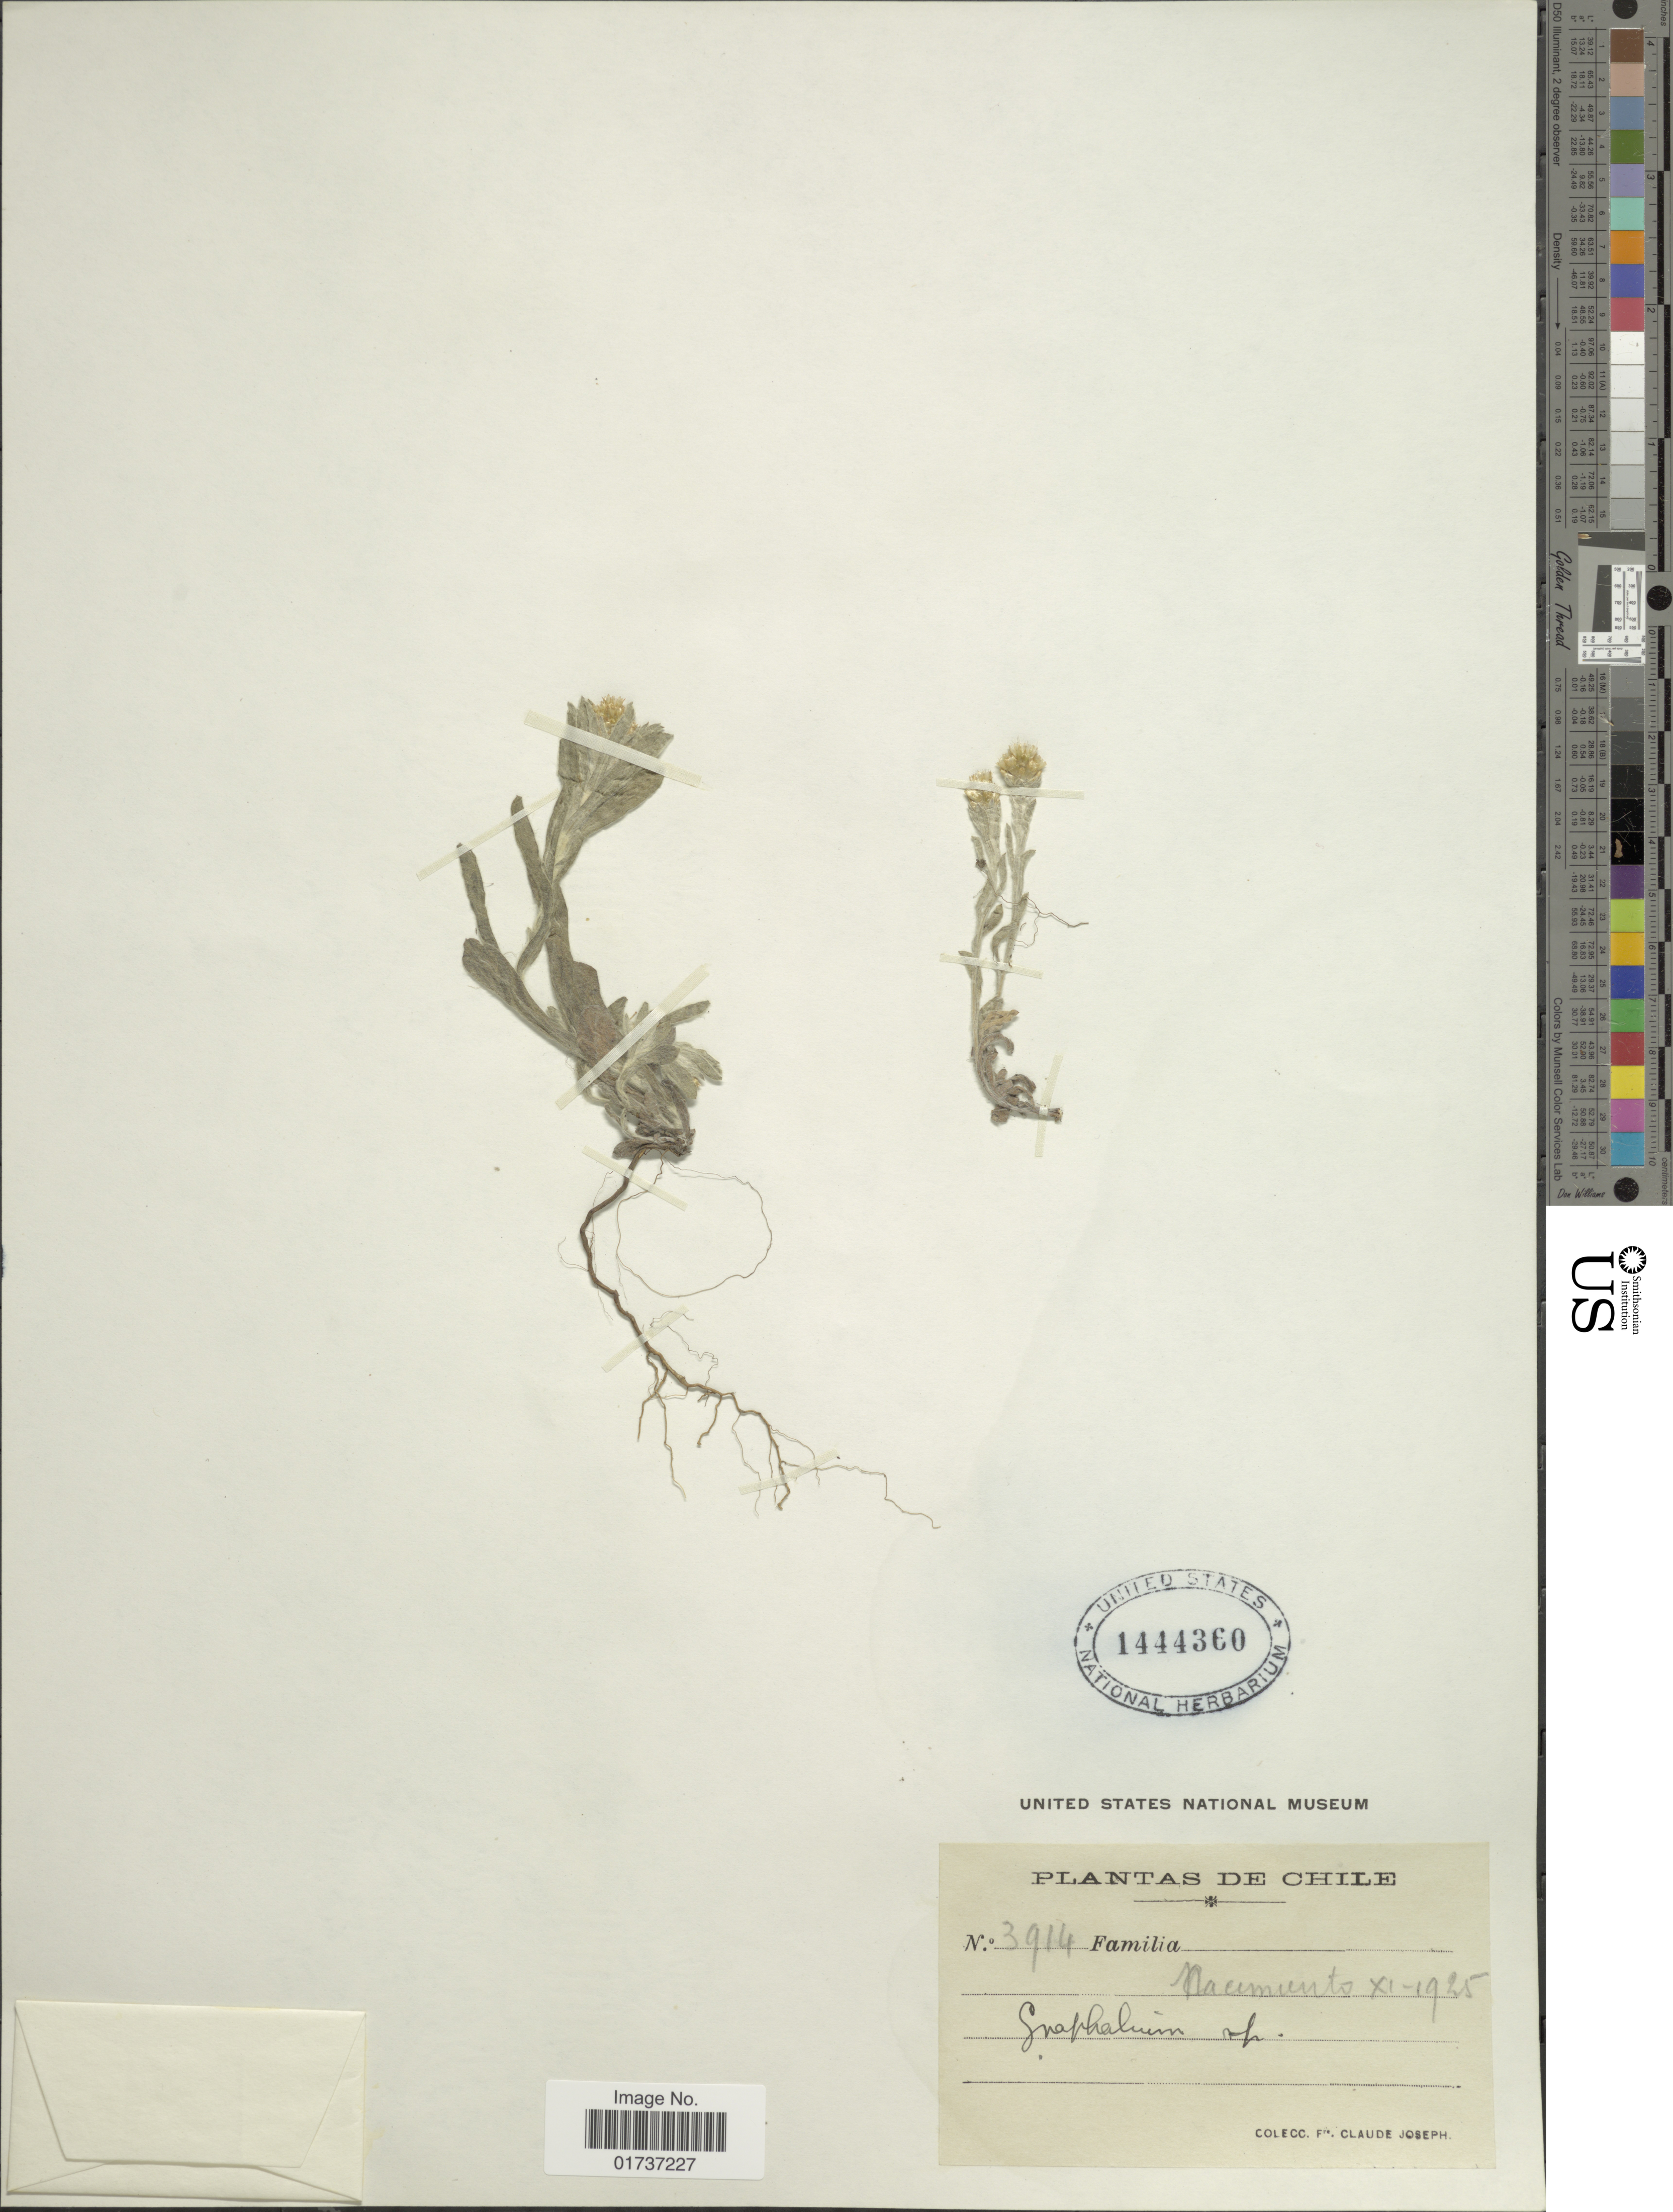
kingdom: Plantae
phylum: Tracheophyta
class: Magnoliopsida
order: Asterales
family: Asteraceae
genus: Gnaphalium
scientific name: Gnaphalium sp.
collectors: Frere Claude Joseph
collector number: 3914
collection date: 1925-11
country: Chile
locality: Nacimunto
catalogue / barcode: US 1444360